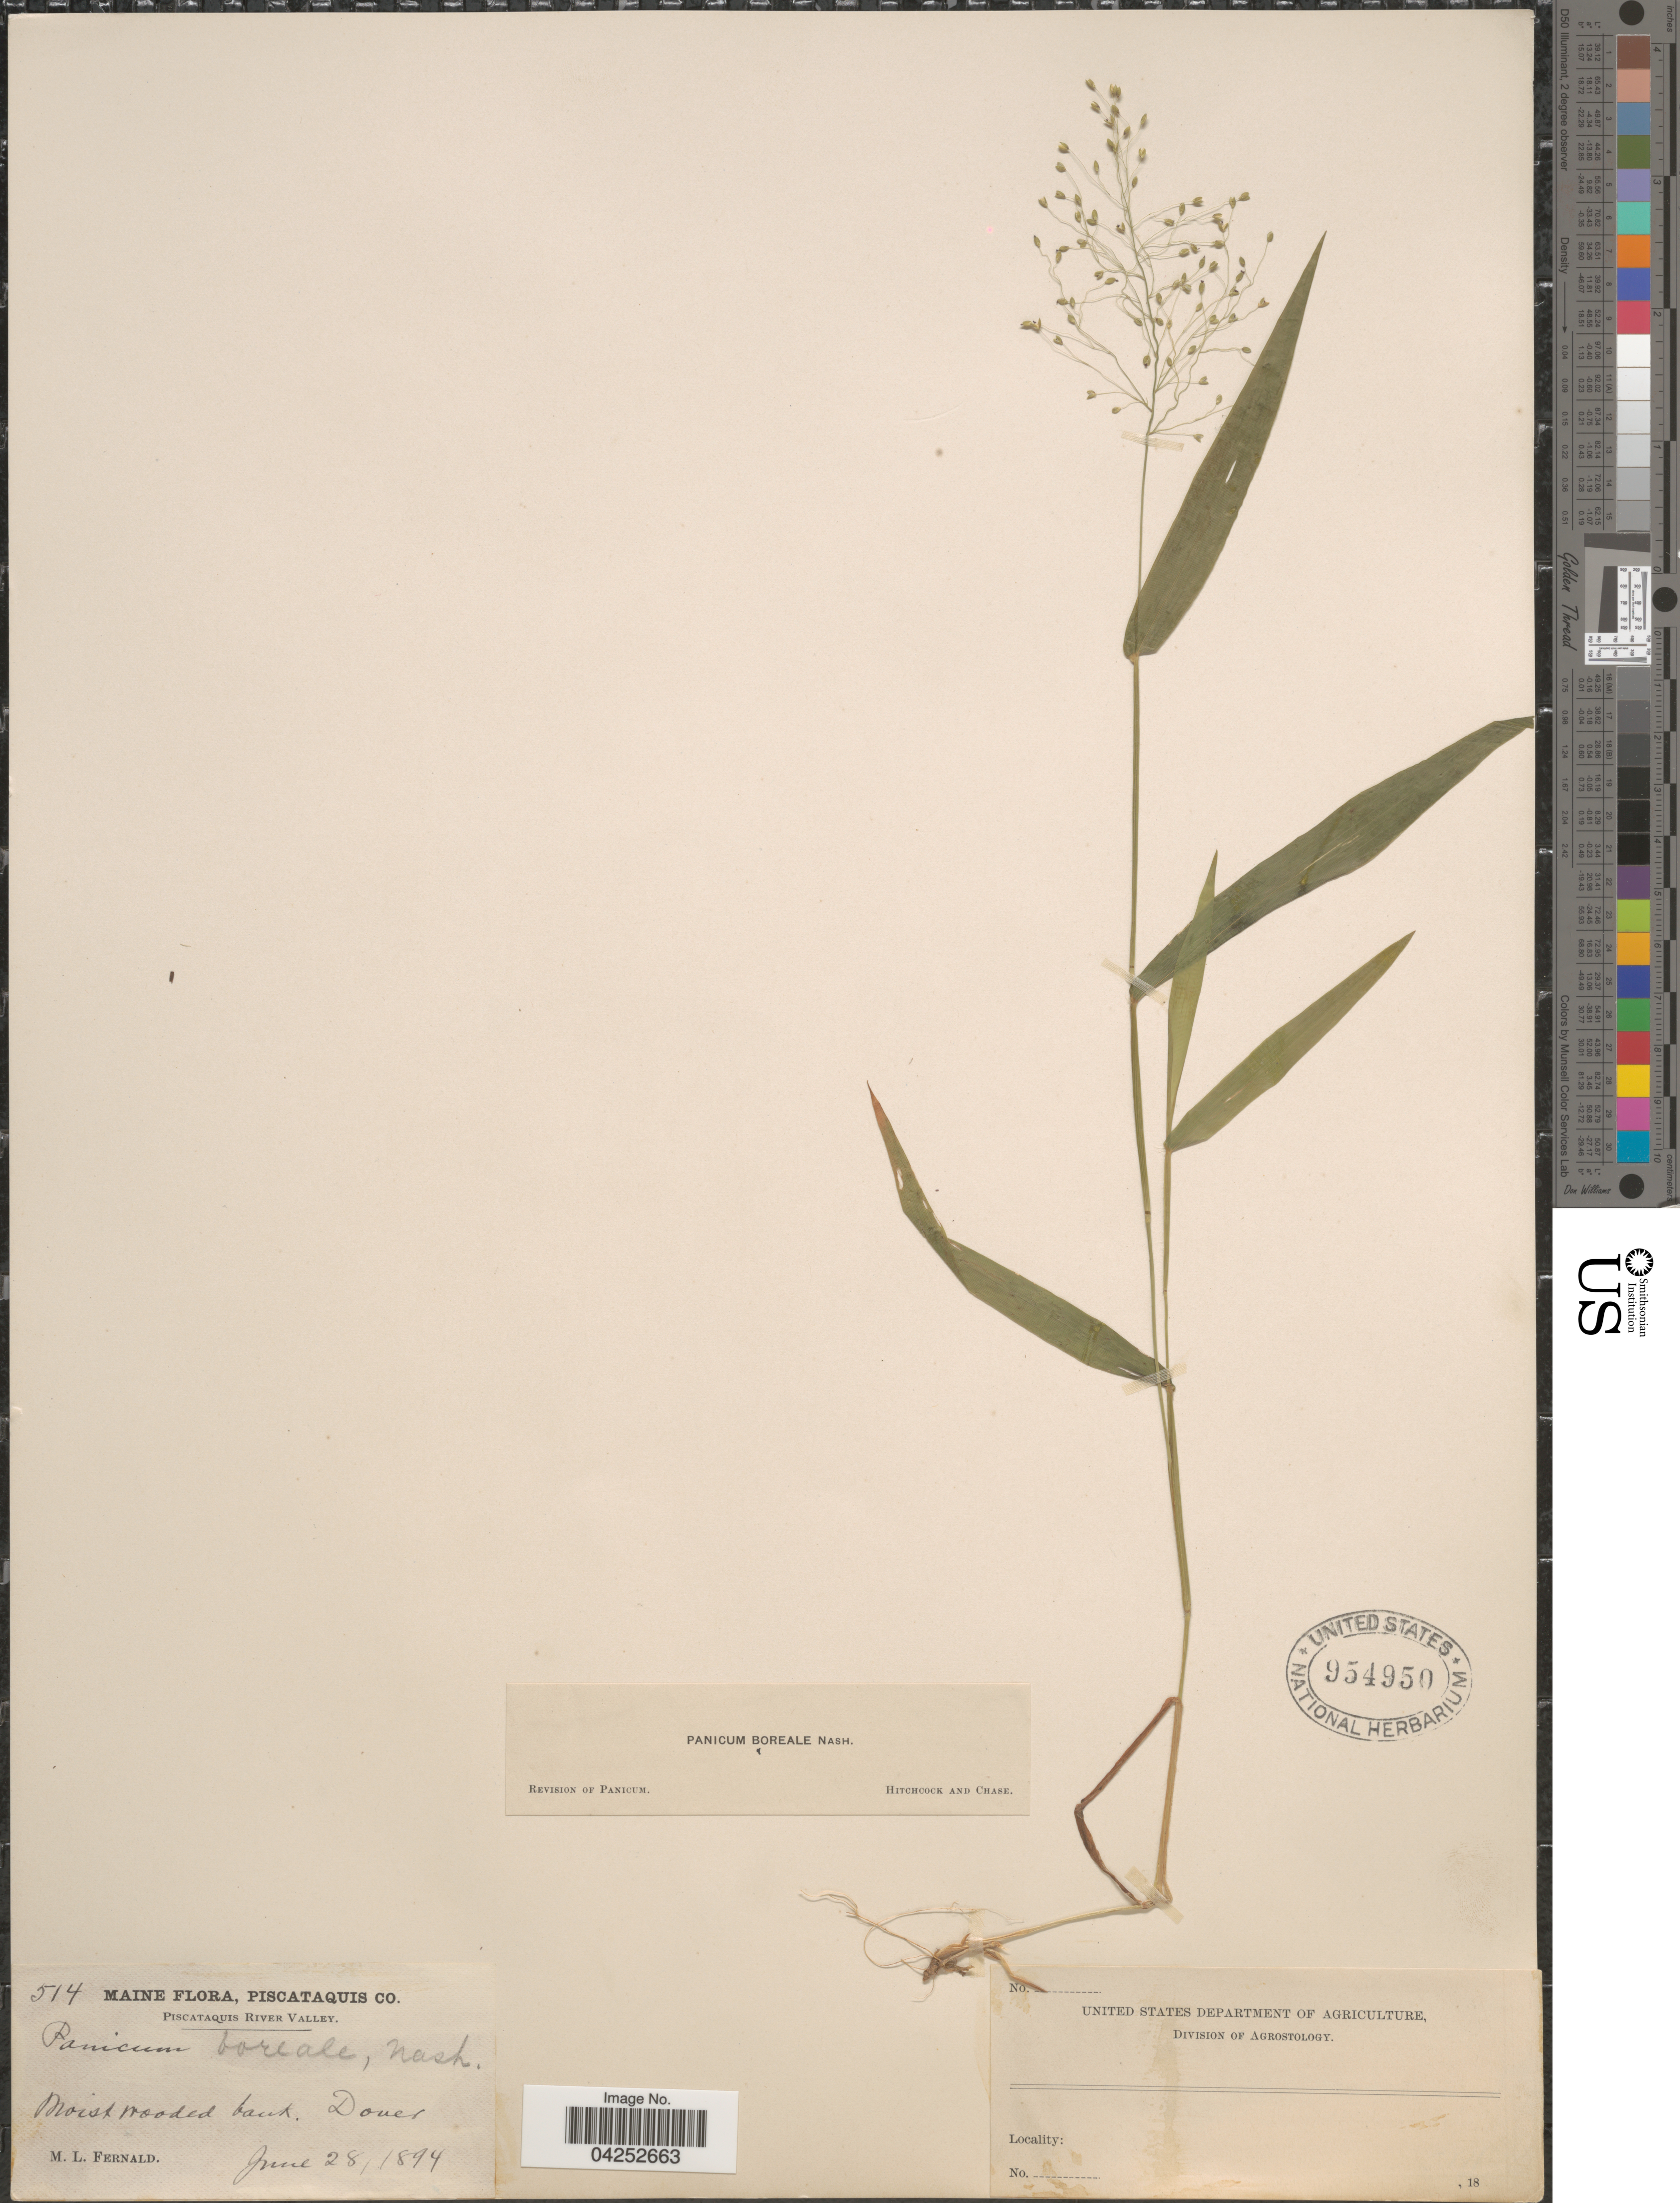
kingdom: Plantae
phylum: Tracheophyta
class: Liliopsida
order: Poales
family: Poaceae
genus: Dichanthelium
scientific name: Dichanthelium boreale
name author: (Nash) Freckmann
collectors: M. L. Fernald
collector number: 514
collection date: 1894-06-28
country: United States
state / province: Maine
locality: Piscataquis Co. Piscataquis River Valley. Dover.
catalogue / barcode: US 954950